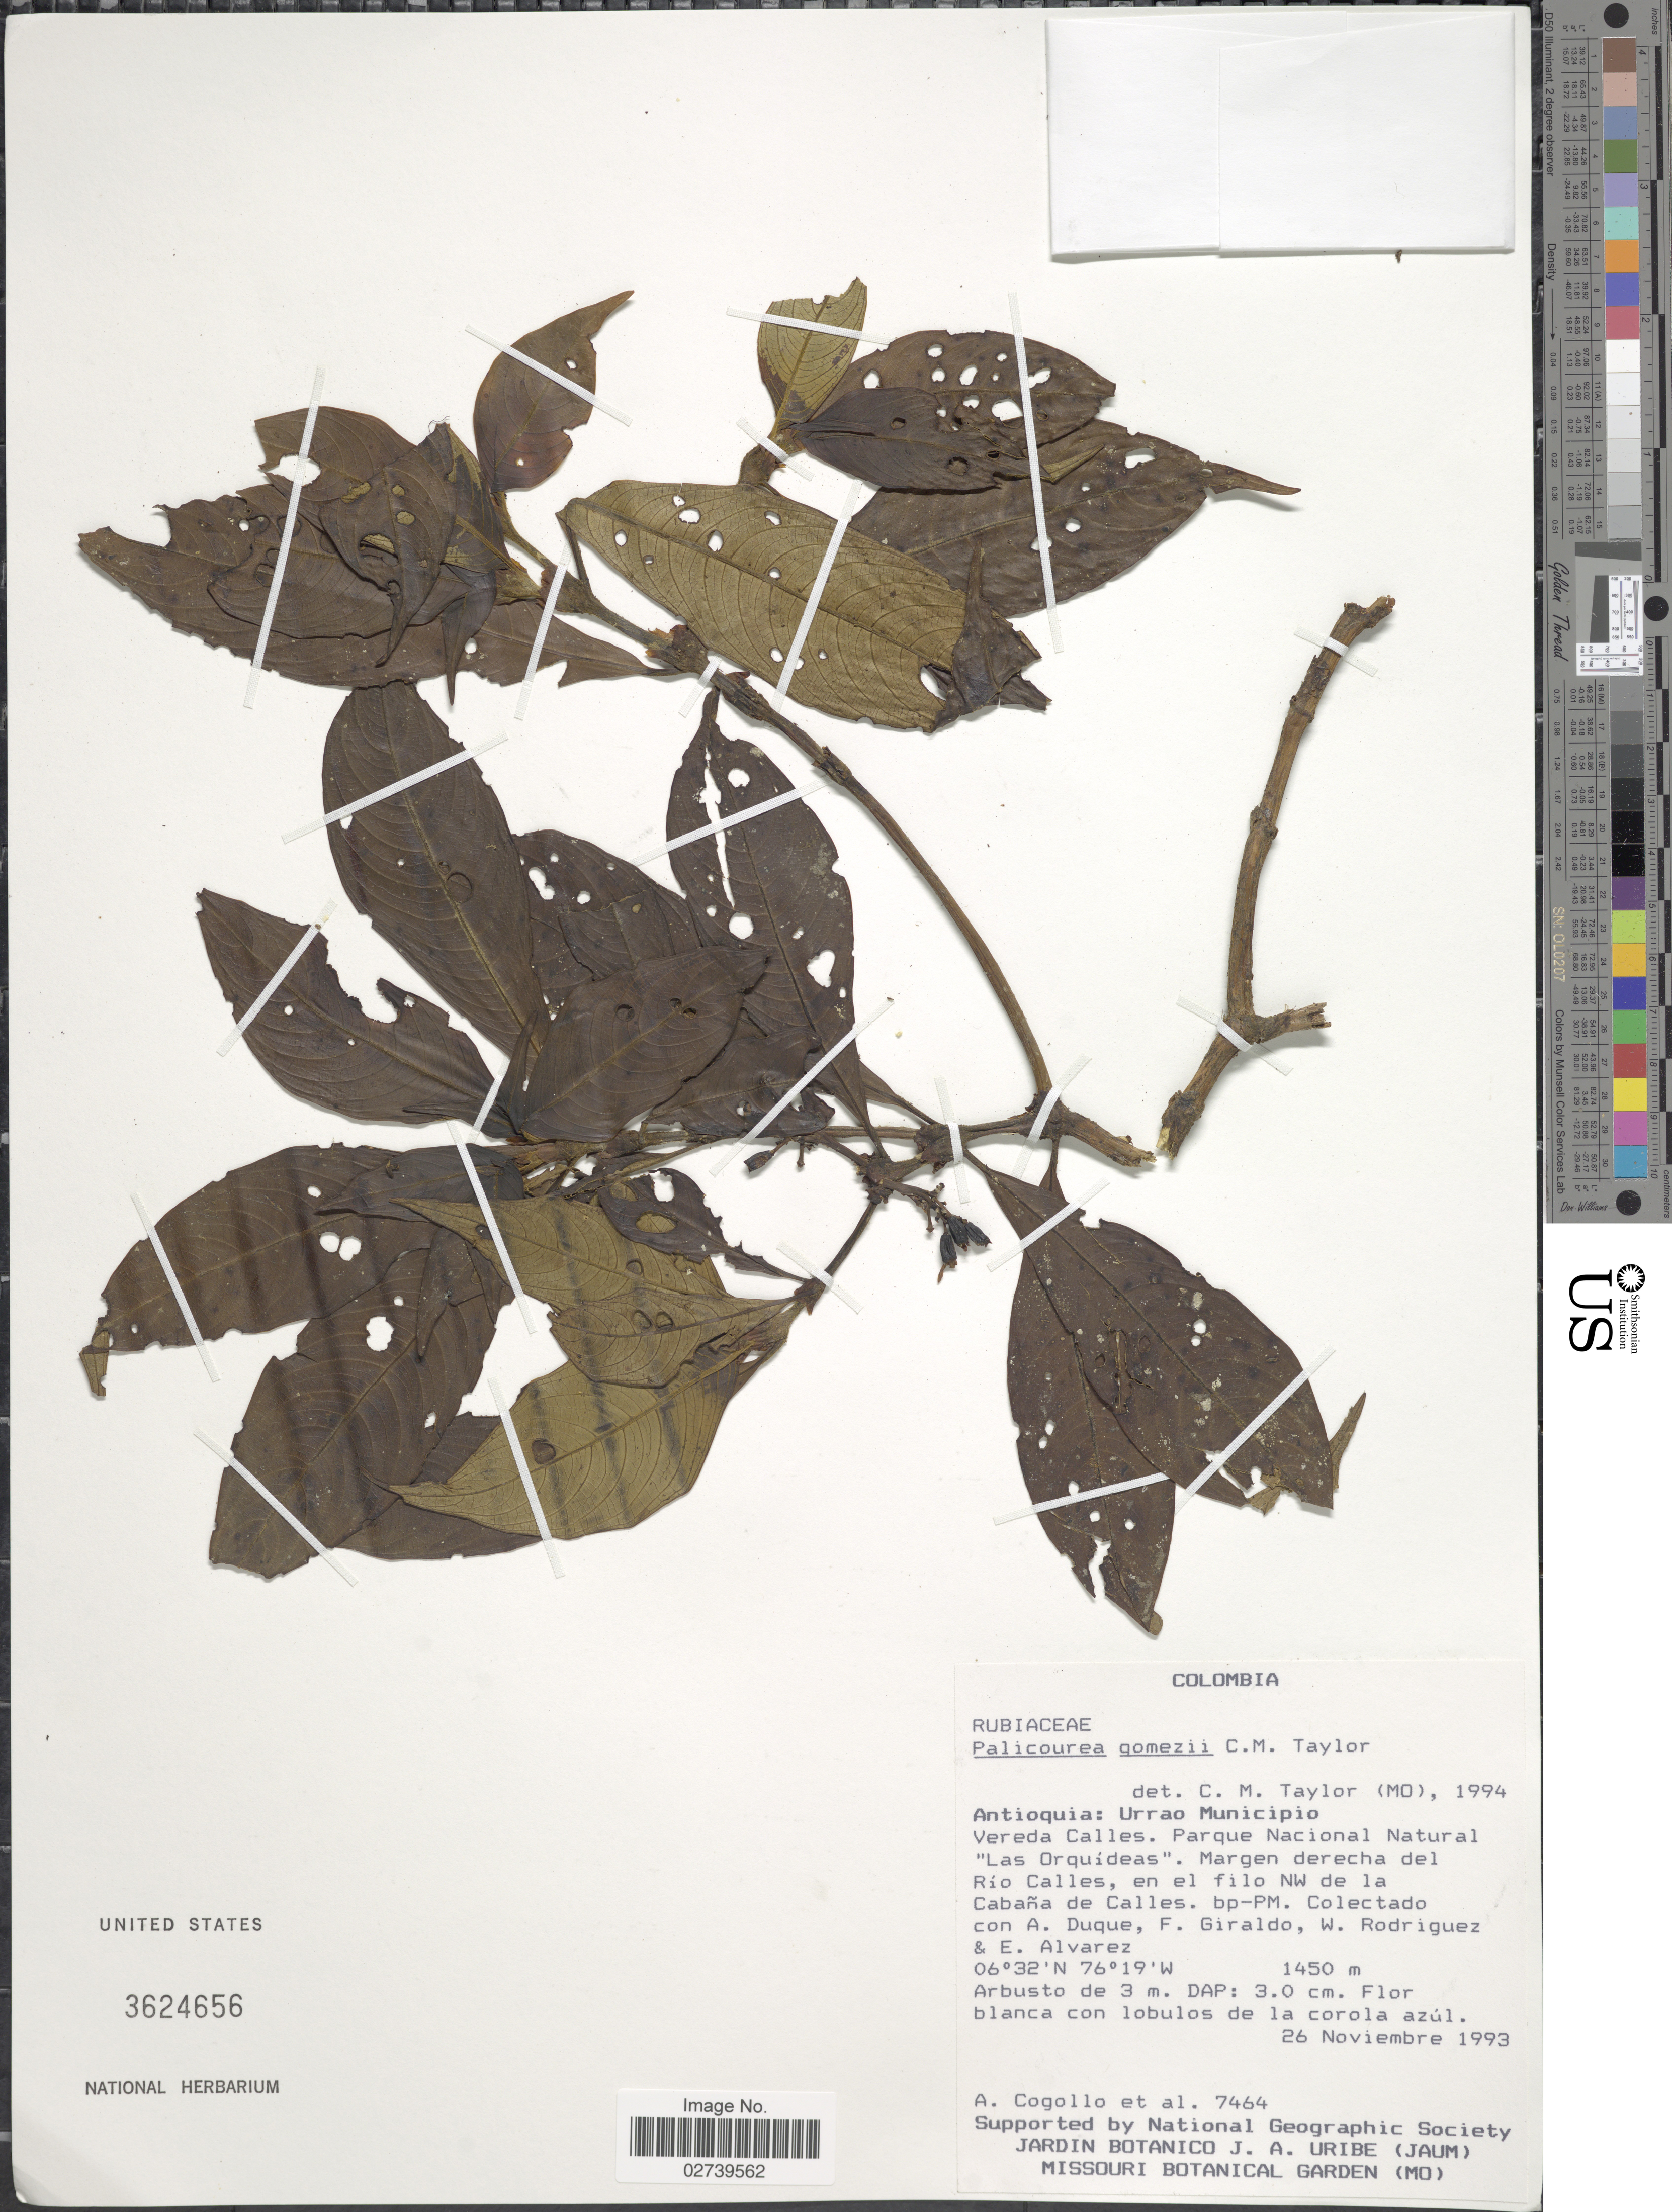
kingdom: Plantae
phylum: Tracheophyta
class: Magnoliopsida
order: Gentianales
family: Rubiaceae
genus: Palicourea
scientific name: Palicourea gomezii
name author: C.M. Taylor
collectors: A. Cogollo, A. Duque, F. Giraldo, W. Rodriguez & E. Alvarez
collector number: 7464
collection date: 1993-11-26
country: Colombia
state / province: Antioquia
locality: Urrao Municipio, Vereda Calles, Parque Nacional Natural "Las Orquideas", Margen derecha del Rio Calles, en el filo NW de la Cabana de Calles, bp-PM.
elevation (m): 1450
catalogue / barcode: US 3624656